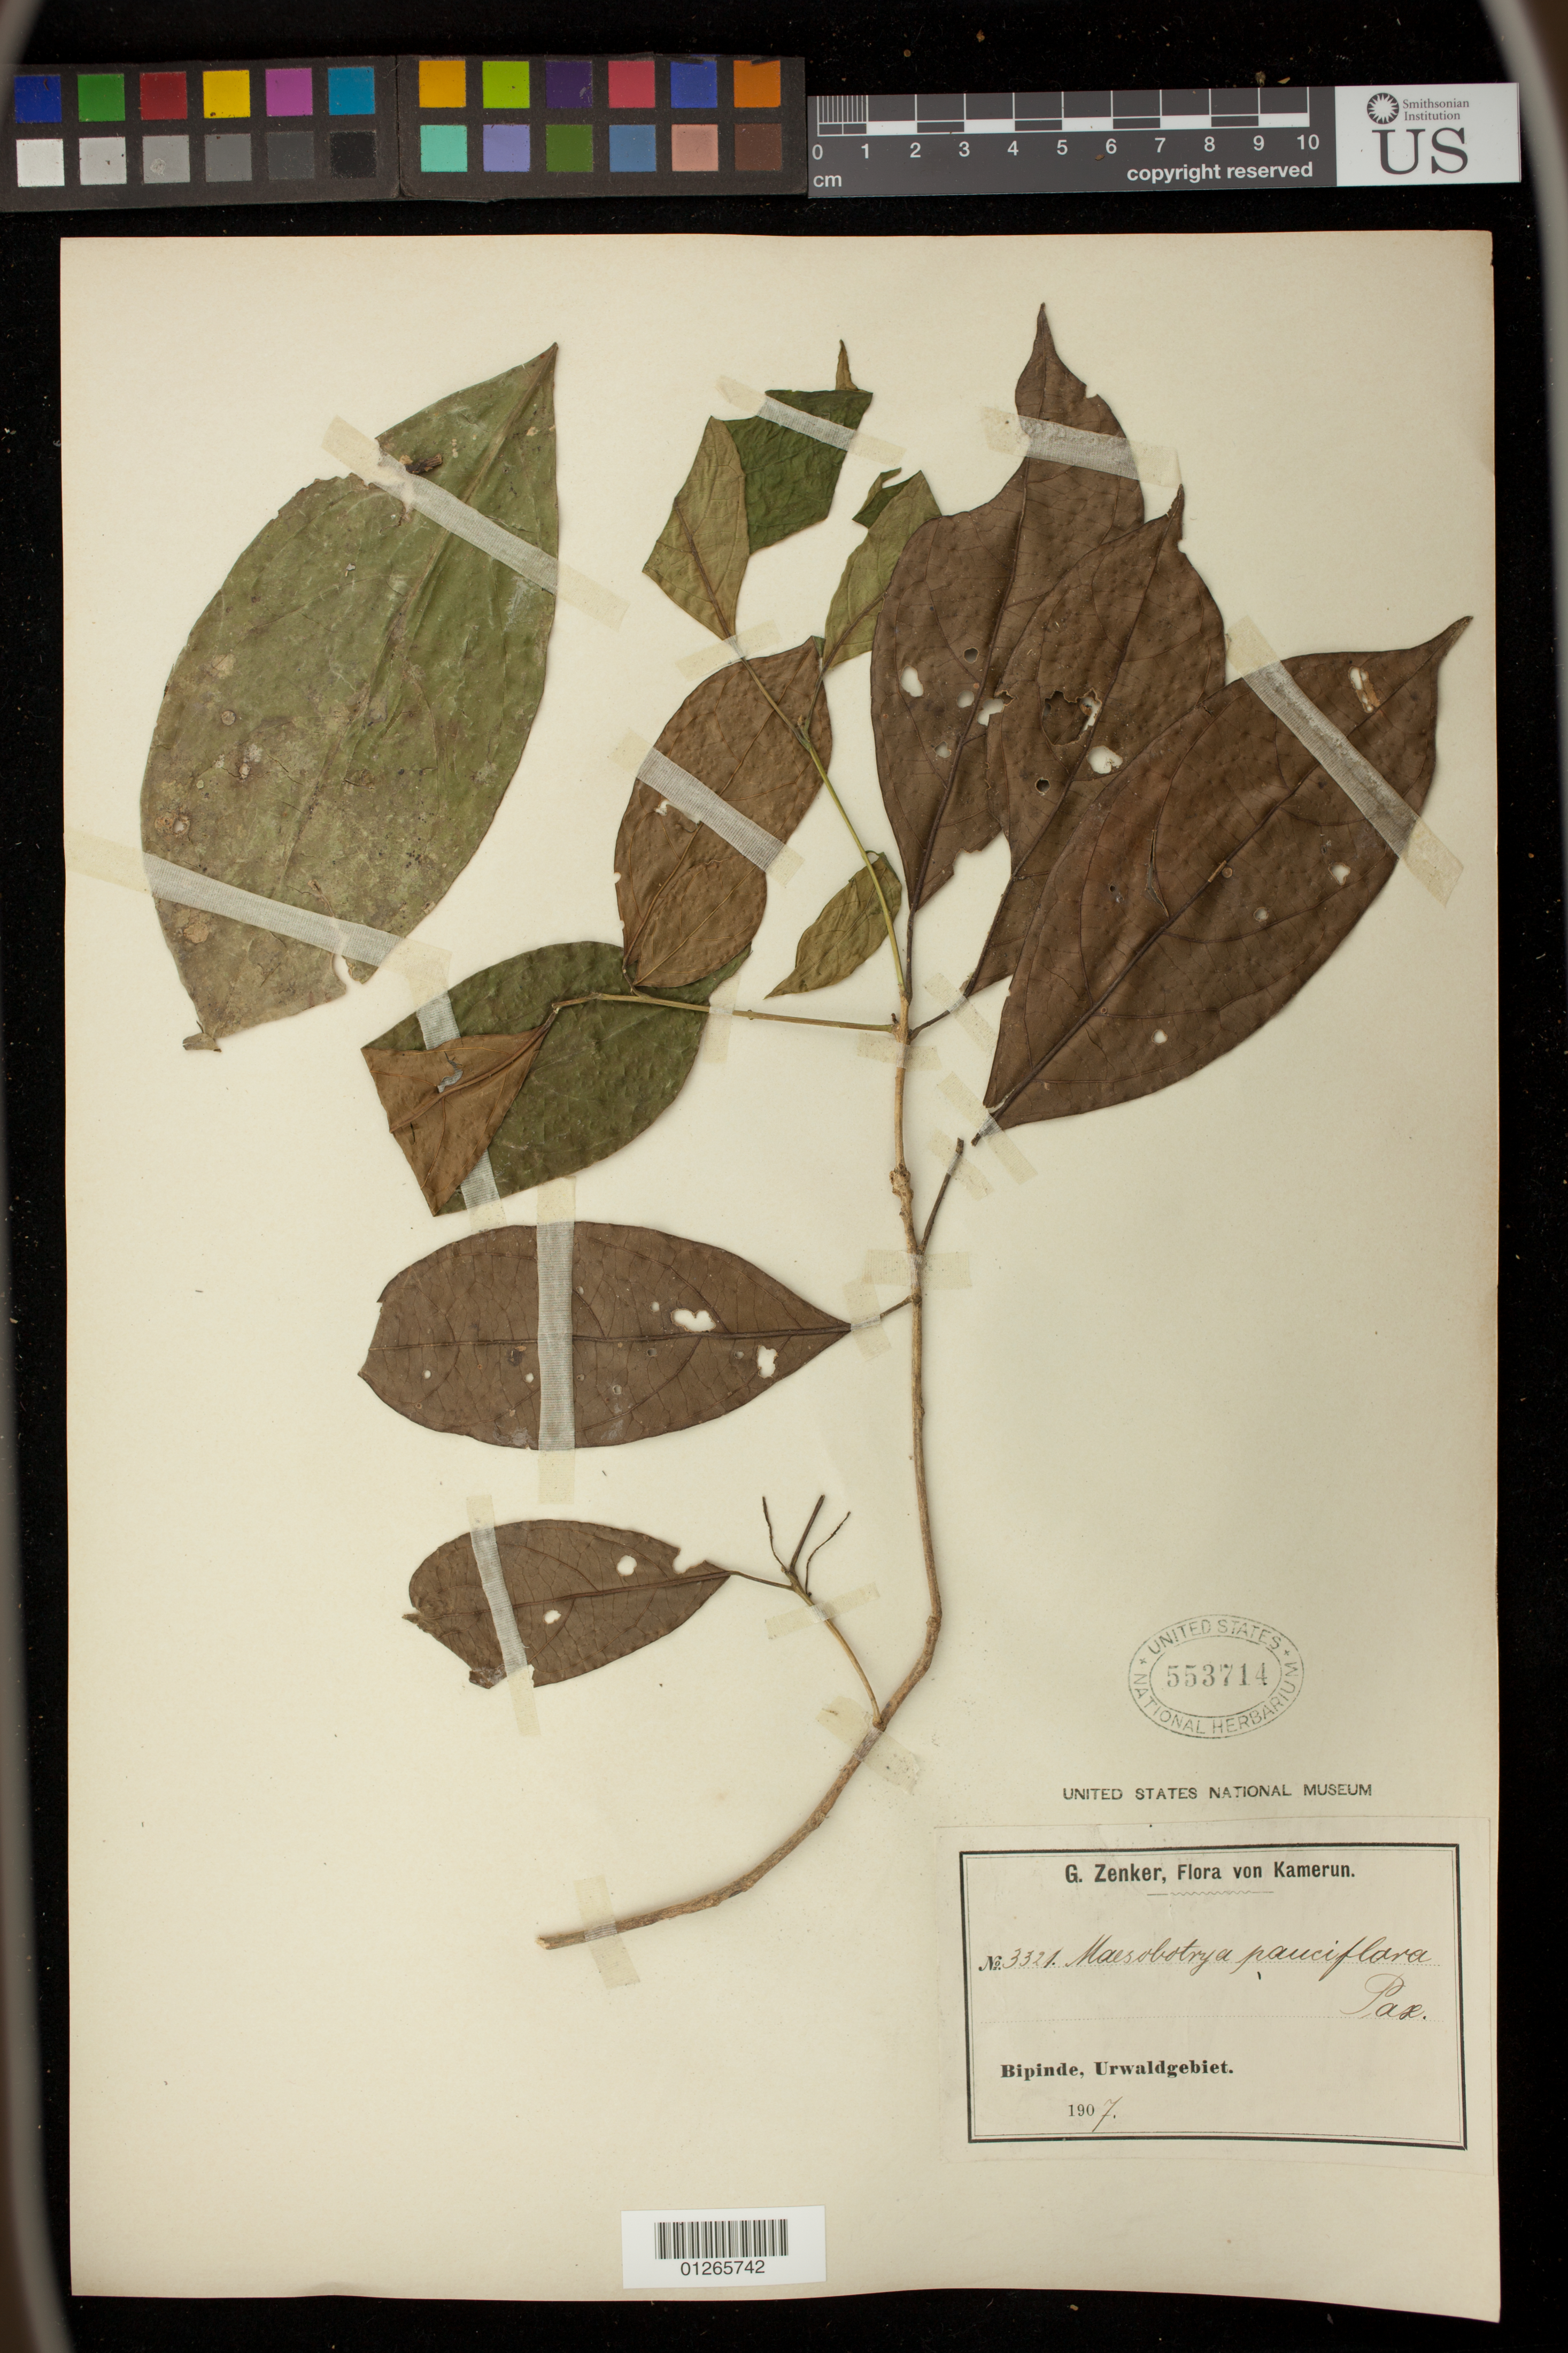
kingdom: Plantae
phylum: Tracheophyta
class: Magnoliopsida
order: Malpighiales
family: Phyllanthaceae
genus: Maesobotrya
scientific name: Maesobotrya pauciflora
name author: Pax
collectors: G. A. Zenker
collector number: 3321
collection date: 1907-01-01/1907-12-31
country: Cameroon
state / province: Sud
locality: Bipinde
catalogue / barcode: US 553714